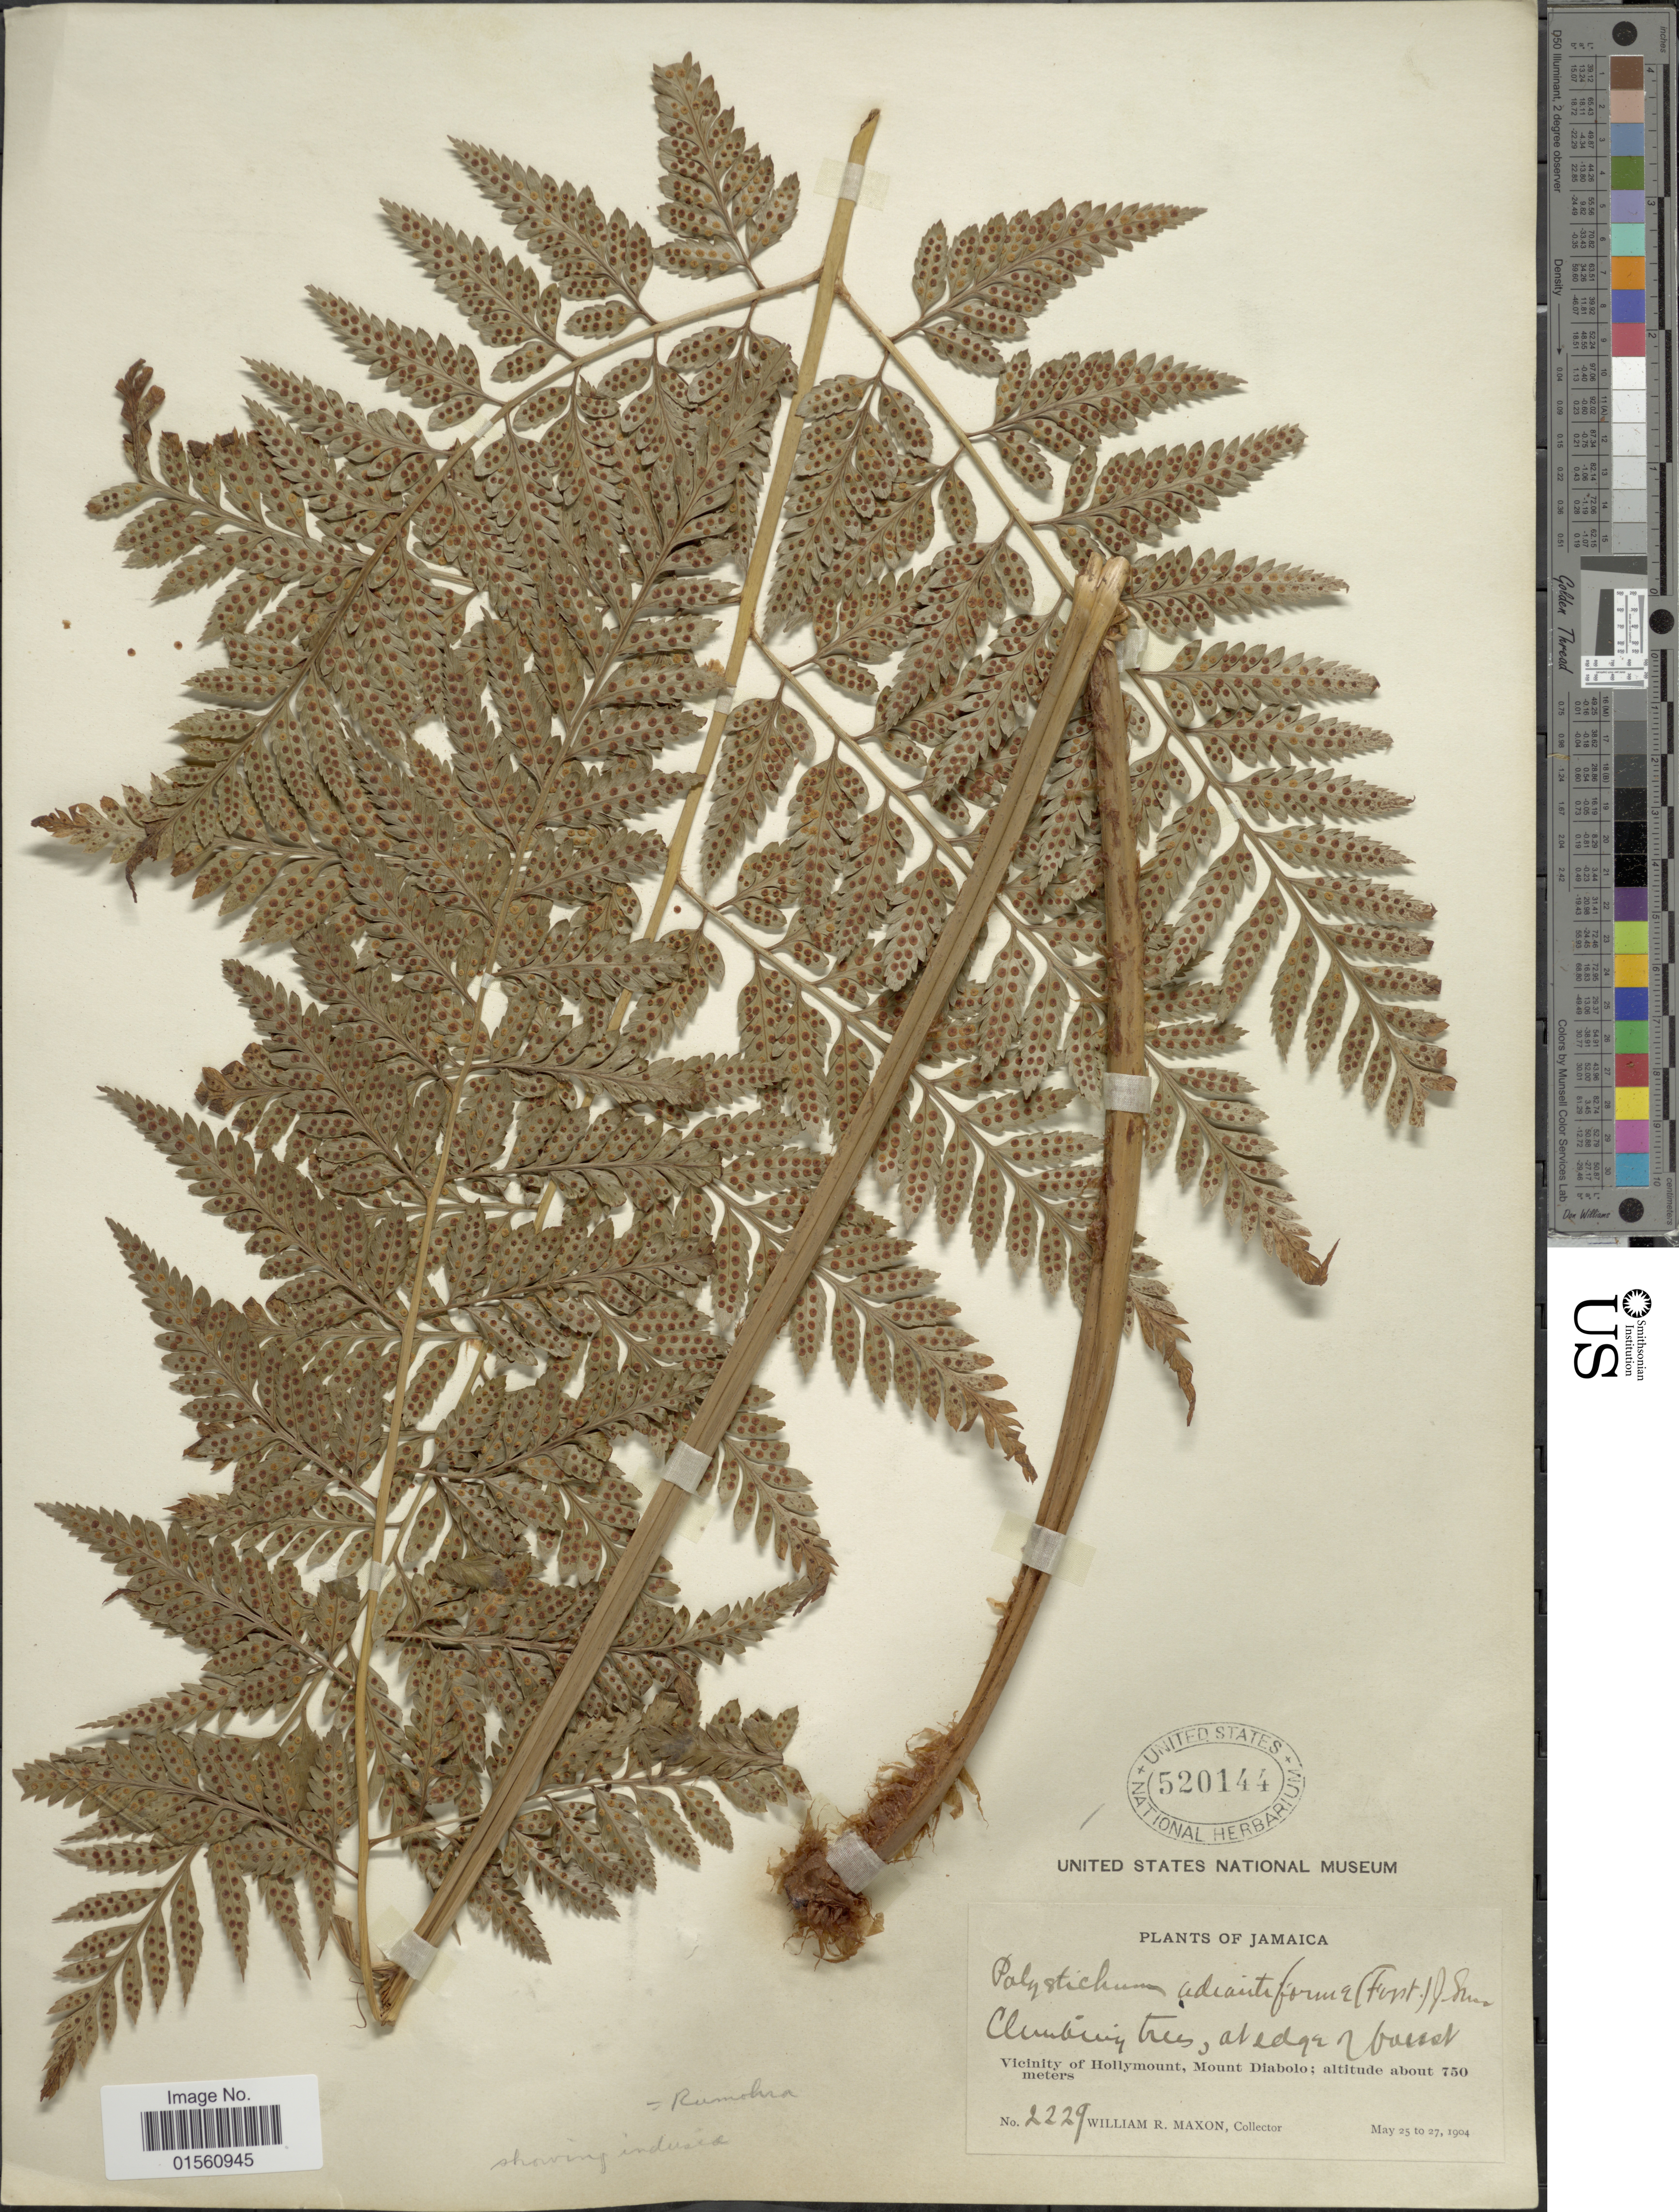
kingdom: Plantae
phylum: Tracheophyta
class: Polypodiopsida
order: Polypodiales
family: Dryopteridaceae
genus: Rumohra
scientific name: Rumohra adiantiformis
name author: (G. Forst.) Ching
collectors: W. R. Maxon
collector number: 2229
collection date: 1904-05-25/1904-05-27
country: Jamaica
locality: Jamaica, vicinity of hollymount, Mount Diabolo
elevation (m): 750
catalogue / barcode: US 520144